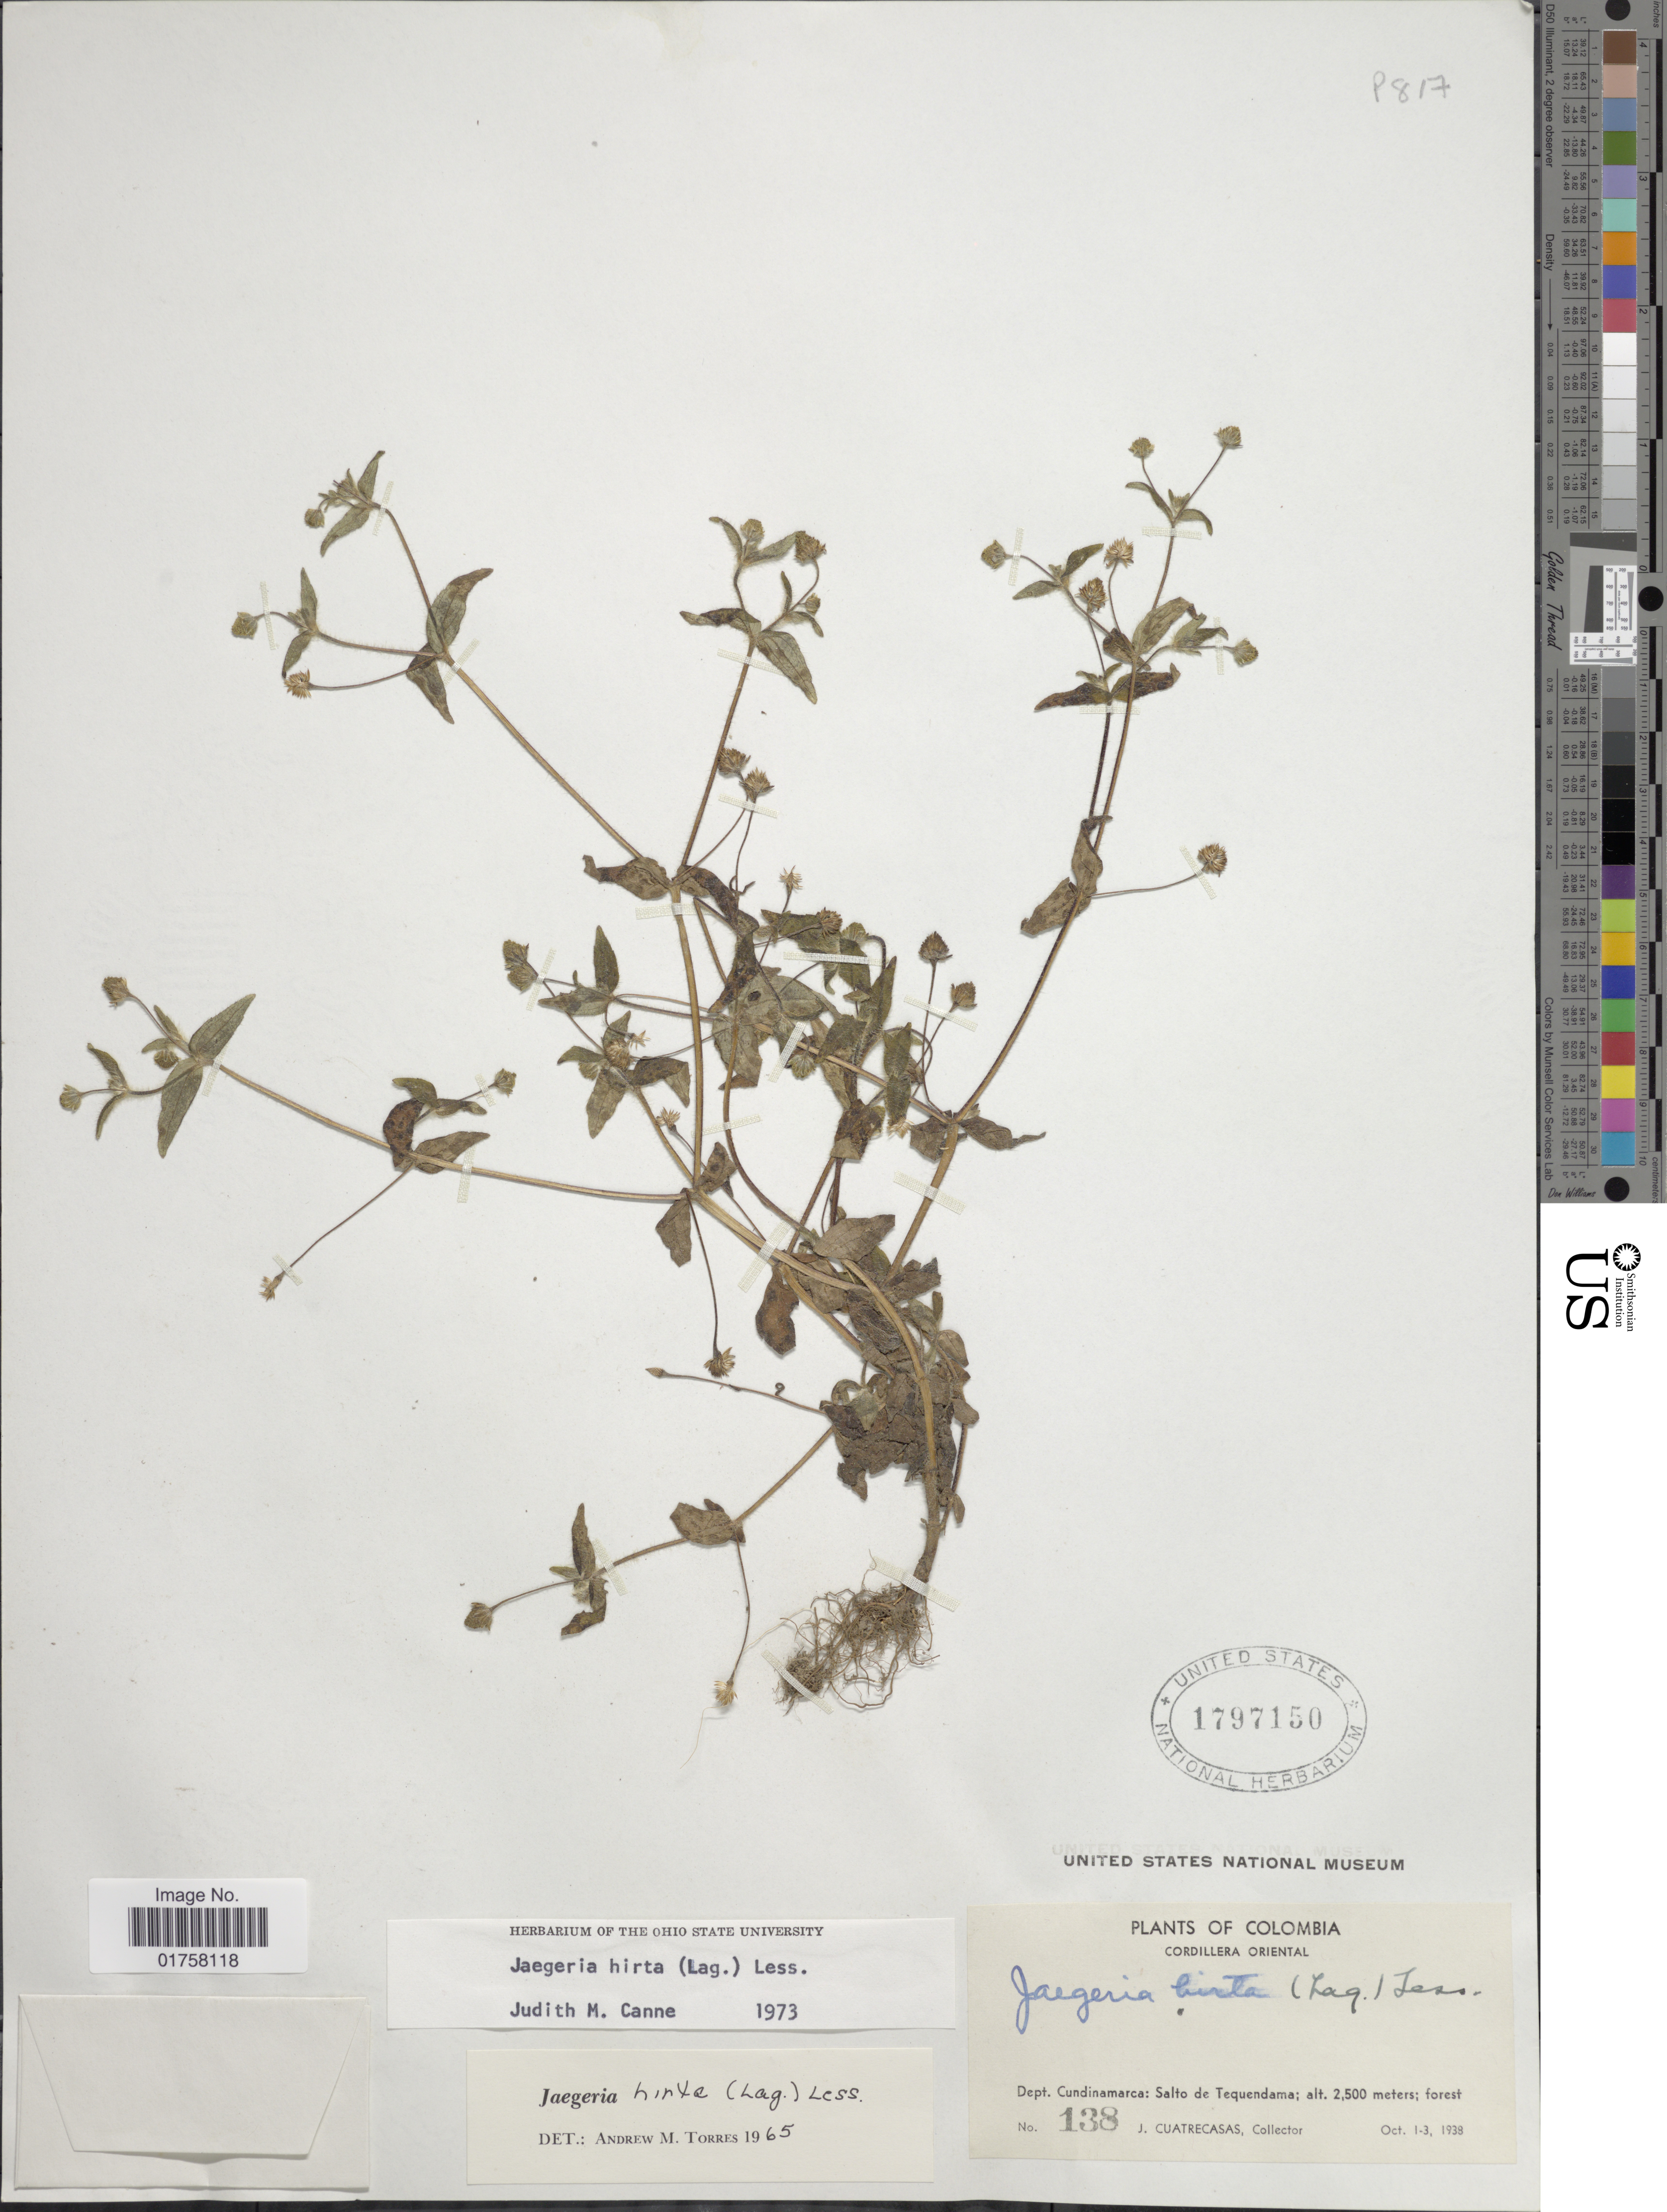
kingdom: Plantae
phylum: Tracheophyta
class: Magnoliopsida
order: Asterales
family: Asteraceae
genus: Jaegeria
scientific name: Jaegeria hirta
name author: (Lag.) Less.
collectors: J. Cuatrecasas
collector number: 138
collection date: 1938-10-01/1938-10-03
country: Colombia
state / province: Cundinamarca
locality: Cordillera Oriental, Salto de Tequendama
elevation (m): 2500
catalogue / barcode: US 1797150